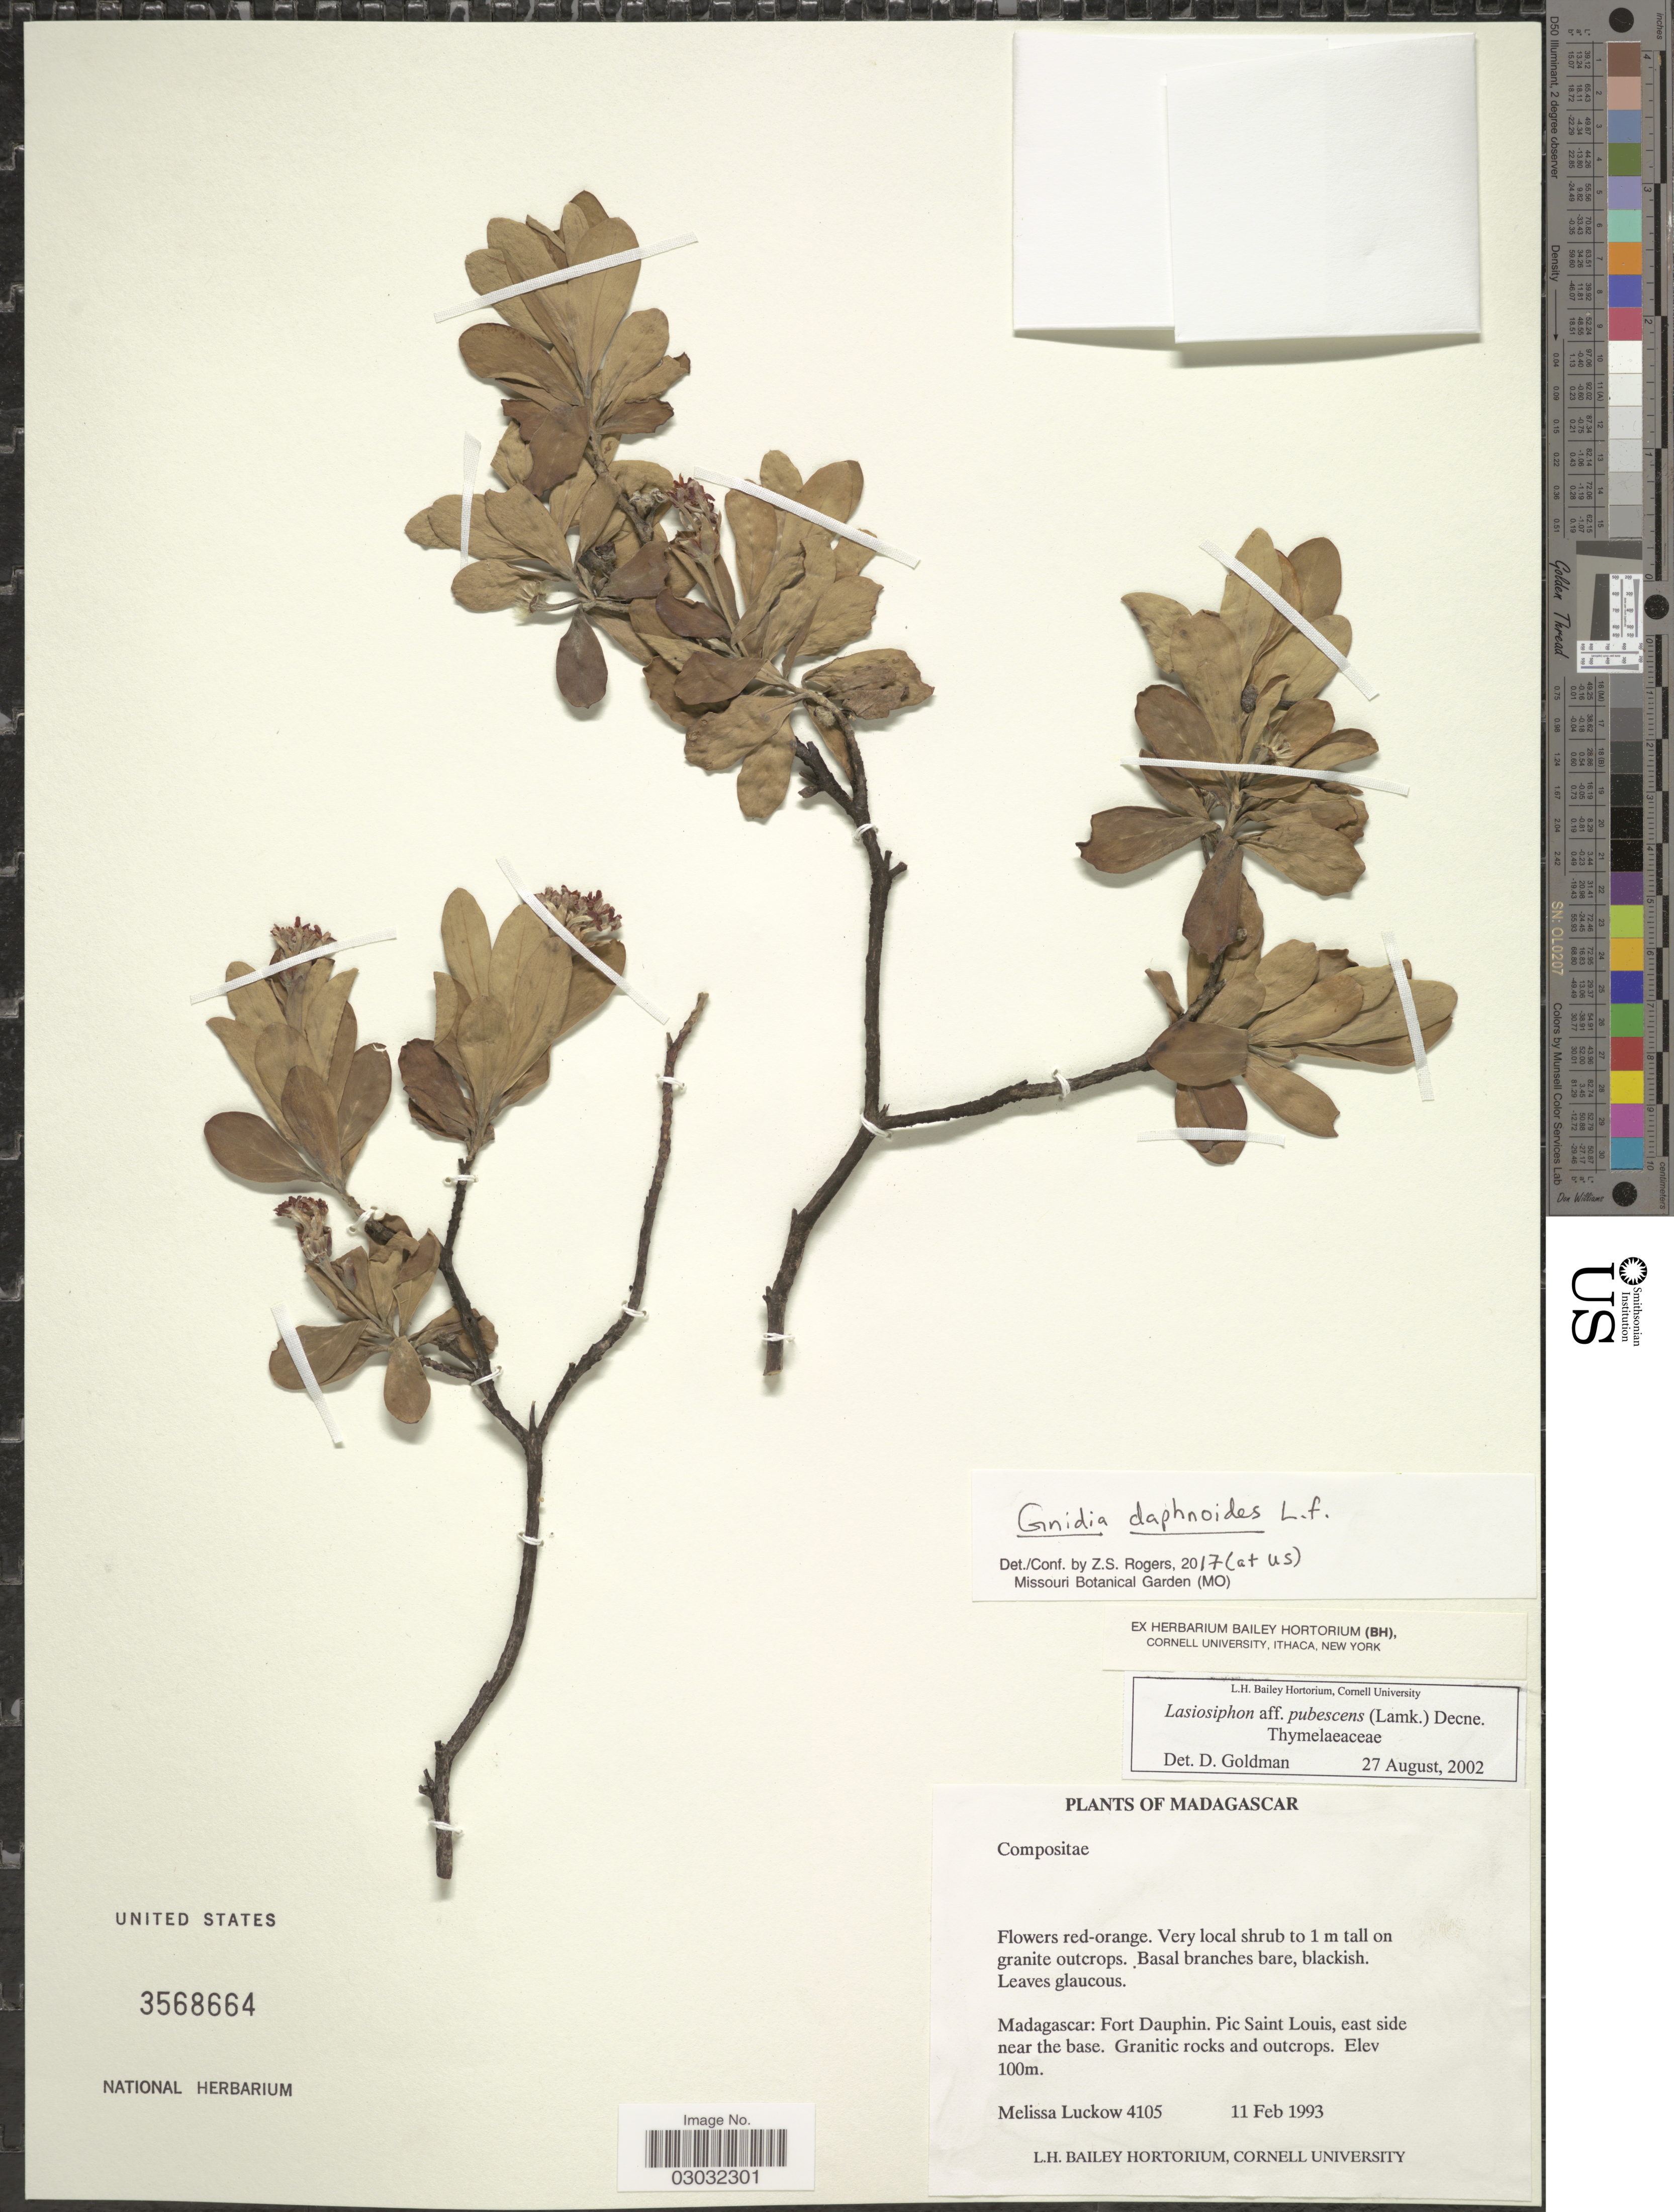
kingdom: Plantae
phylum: Tracheophyta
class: Magnoliopsida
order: Malvales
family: Thymelaeaceae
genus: Lasiosiphon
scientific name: Lasiosiphon daphnifolius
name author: (L. f.) Boatwr. & J.C. Manning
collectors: M. A. Luckow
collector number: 4105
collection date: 1993-02-11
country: Madagascar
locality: Fort Dauphin. Pic Saint Louis, east side near the base.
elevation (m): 100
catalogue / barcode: US 3568664